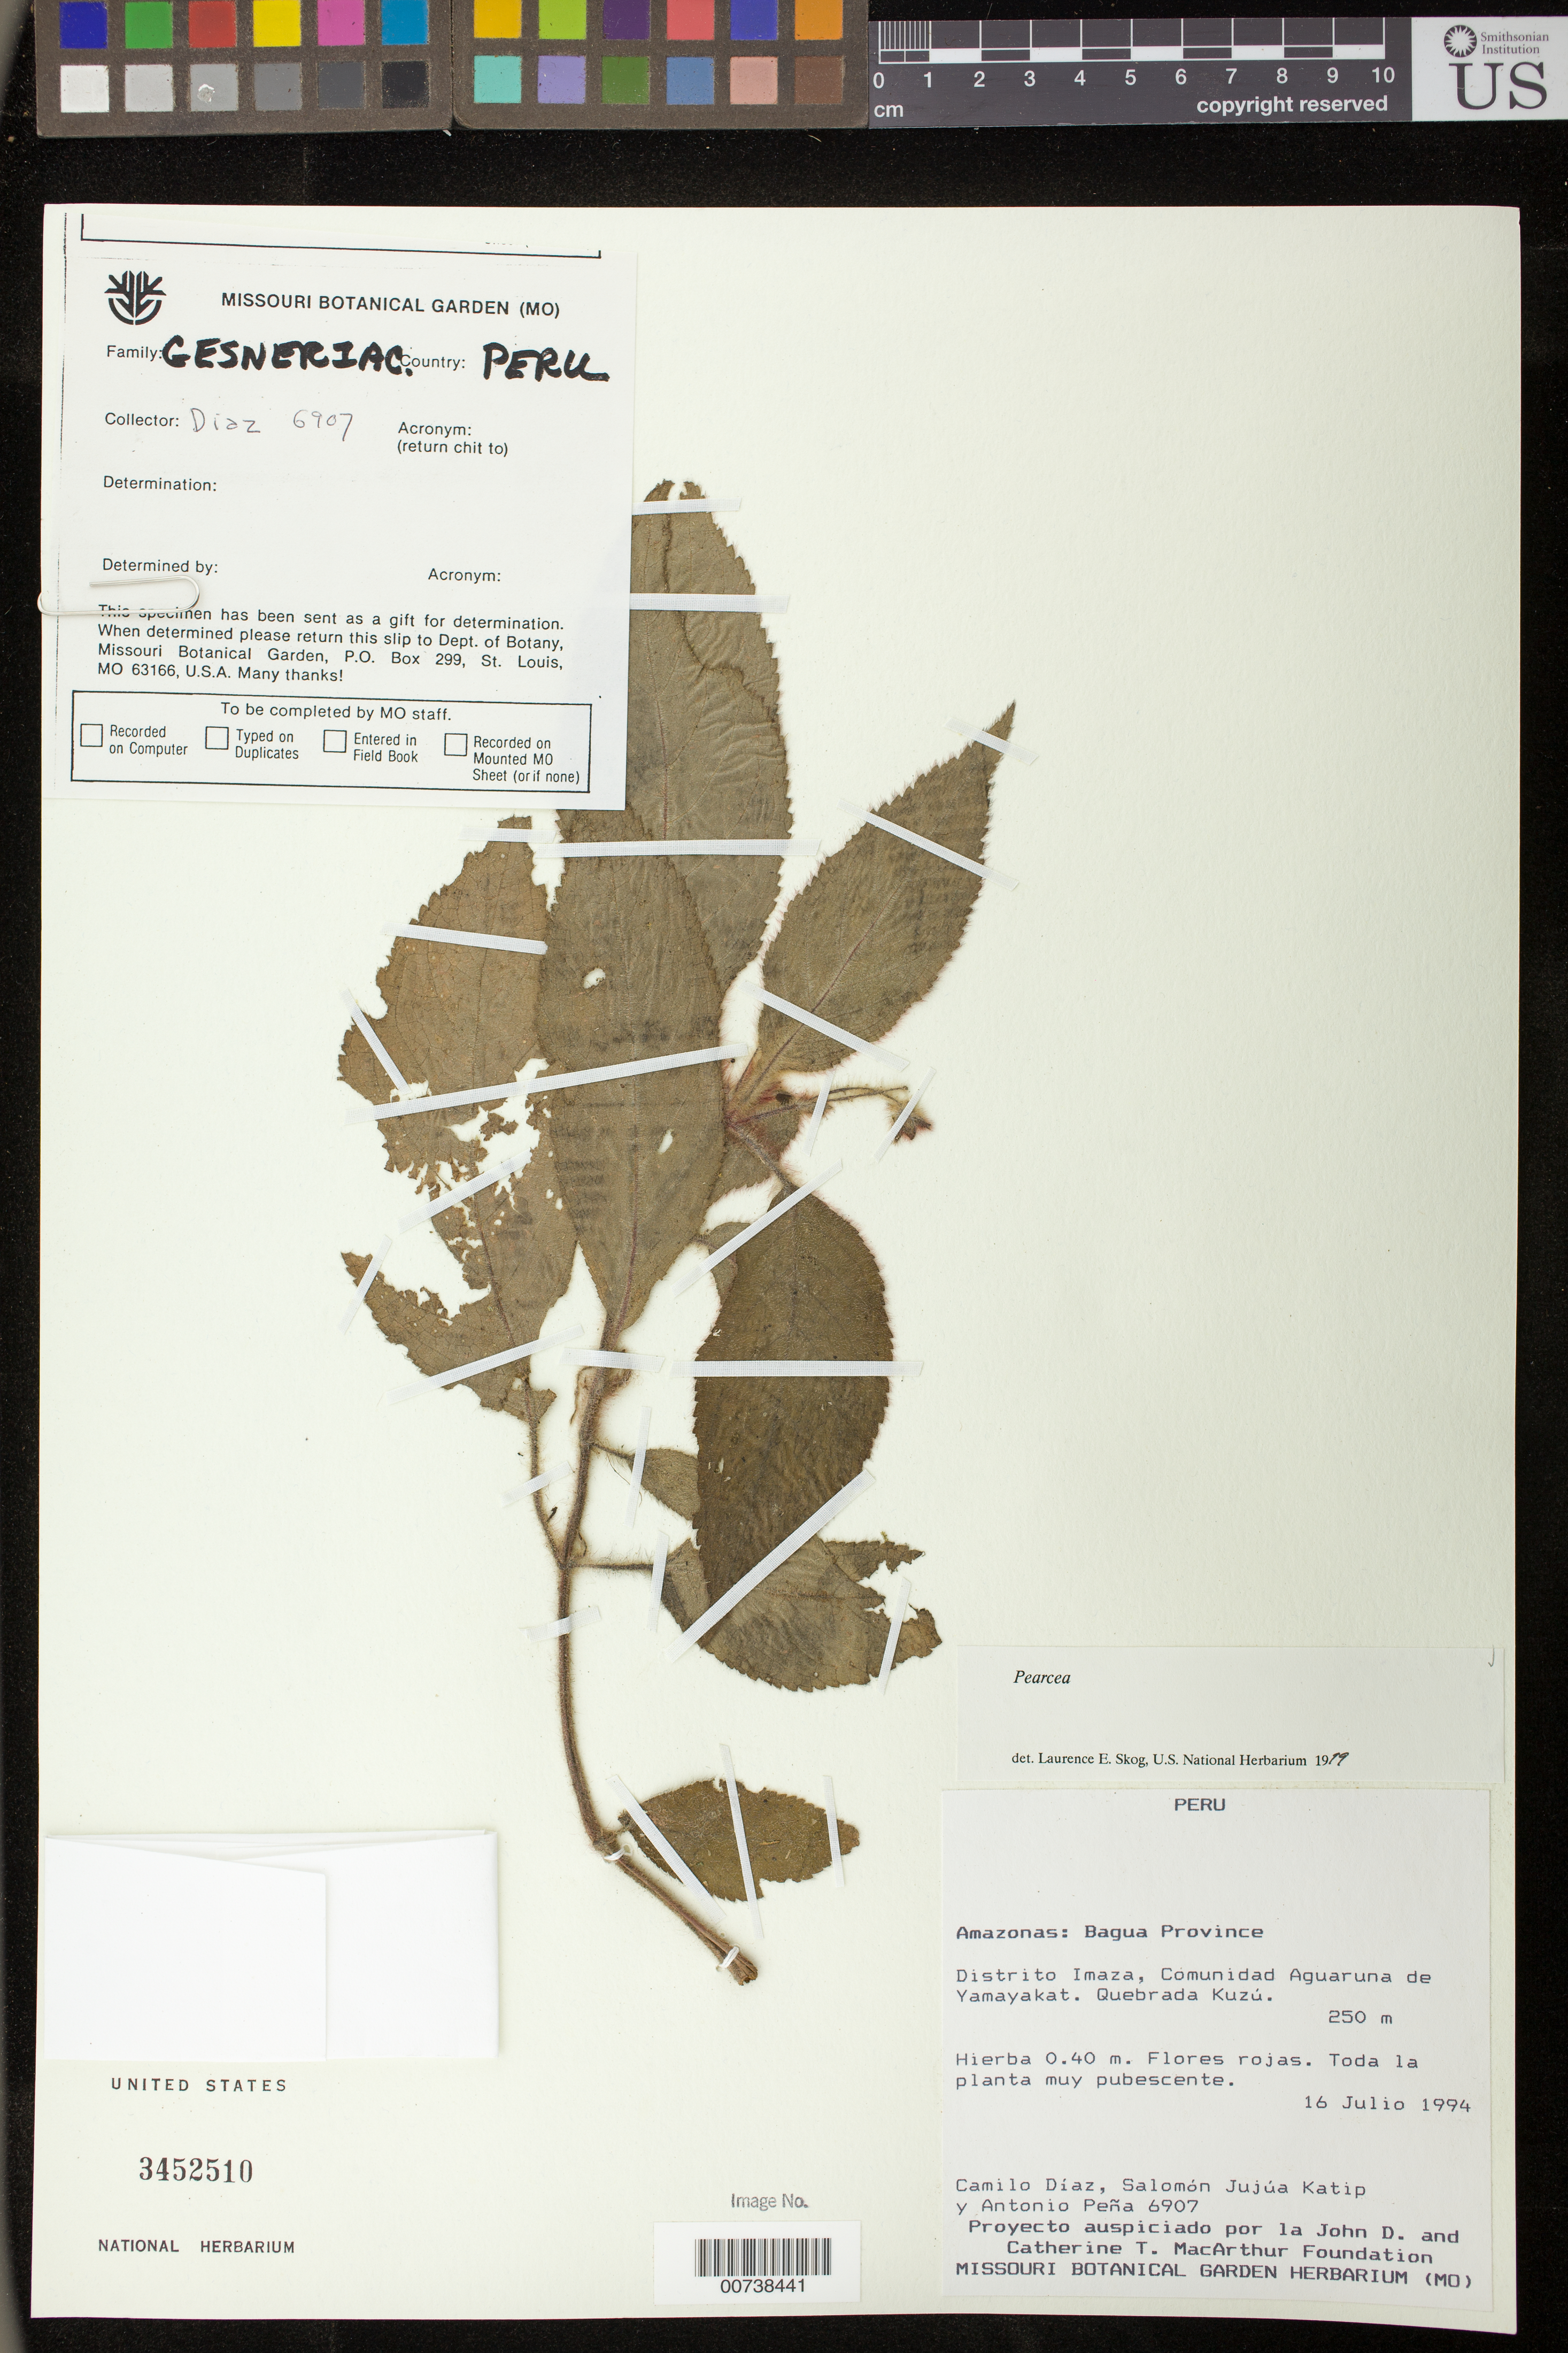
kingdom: Plantae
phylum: Tracheophyta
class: Magnoliopsida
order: Lamiales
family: Gesneriaceae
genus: Pearcea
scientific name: Pearcea sp.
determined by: Skog, Laurence E.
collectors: C. Díaz S., S. Jujúa Katip & A. Peña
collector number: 6907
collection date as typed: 16 Jul 1994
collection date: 1994-07-16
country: Peru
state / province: Amazonas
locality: Amazonas: Bague Province. Dtto. Imaza, comunidad Aguaruna de Yamayakat; Quebrada Kuzú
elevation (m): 250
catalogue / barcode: US 3452510